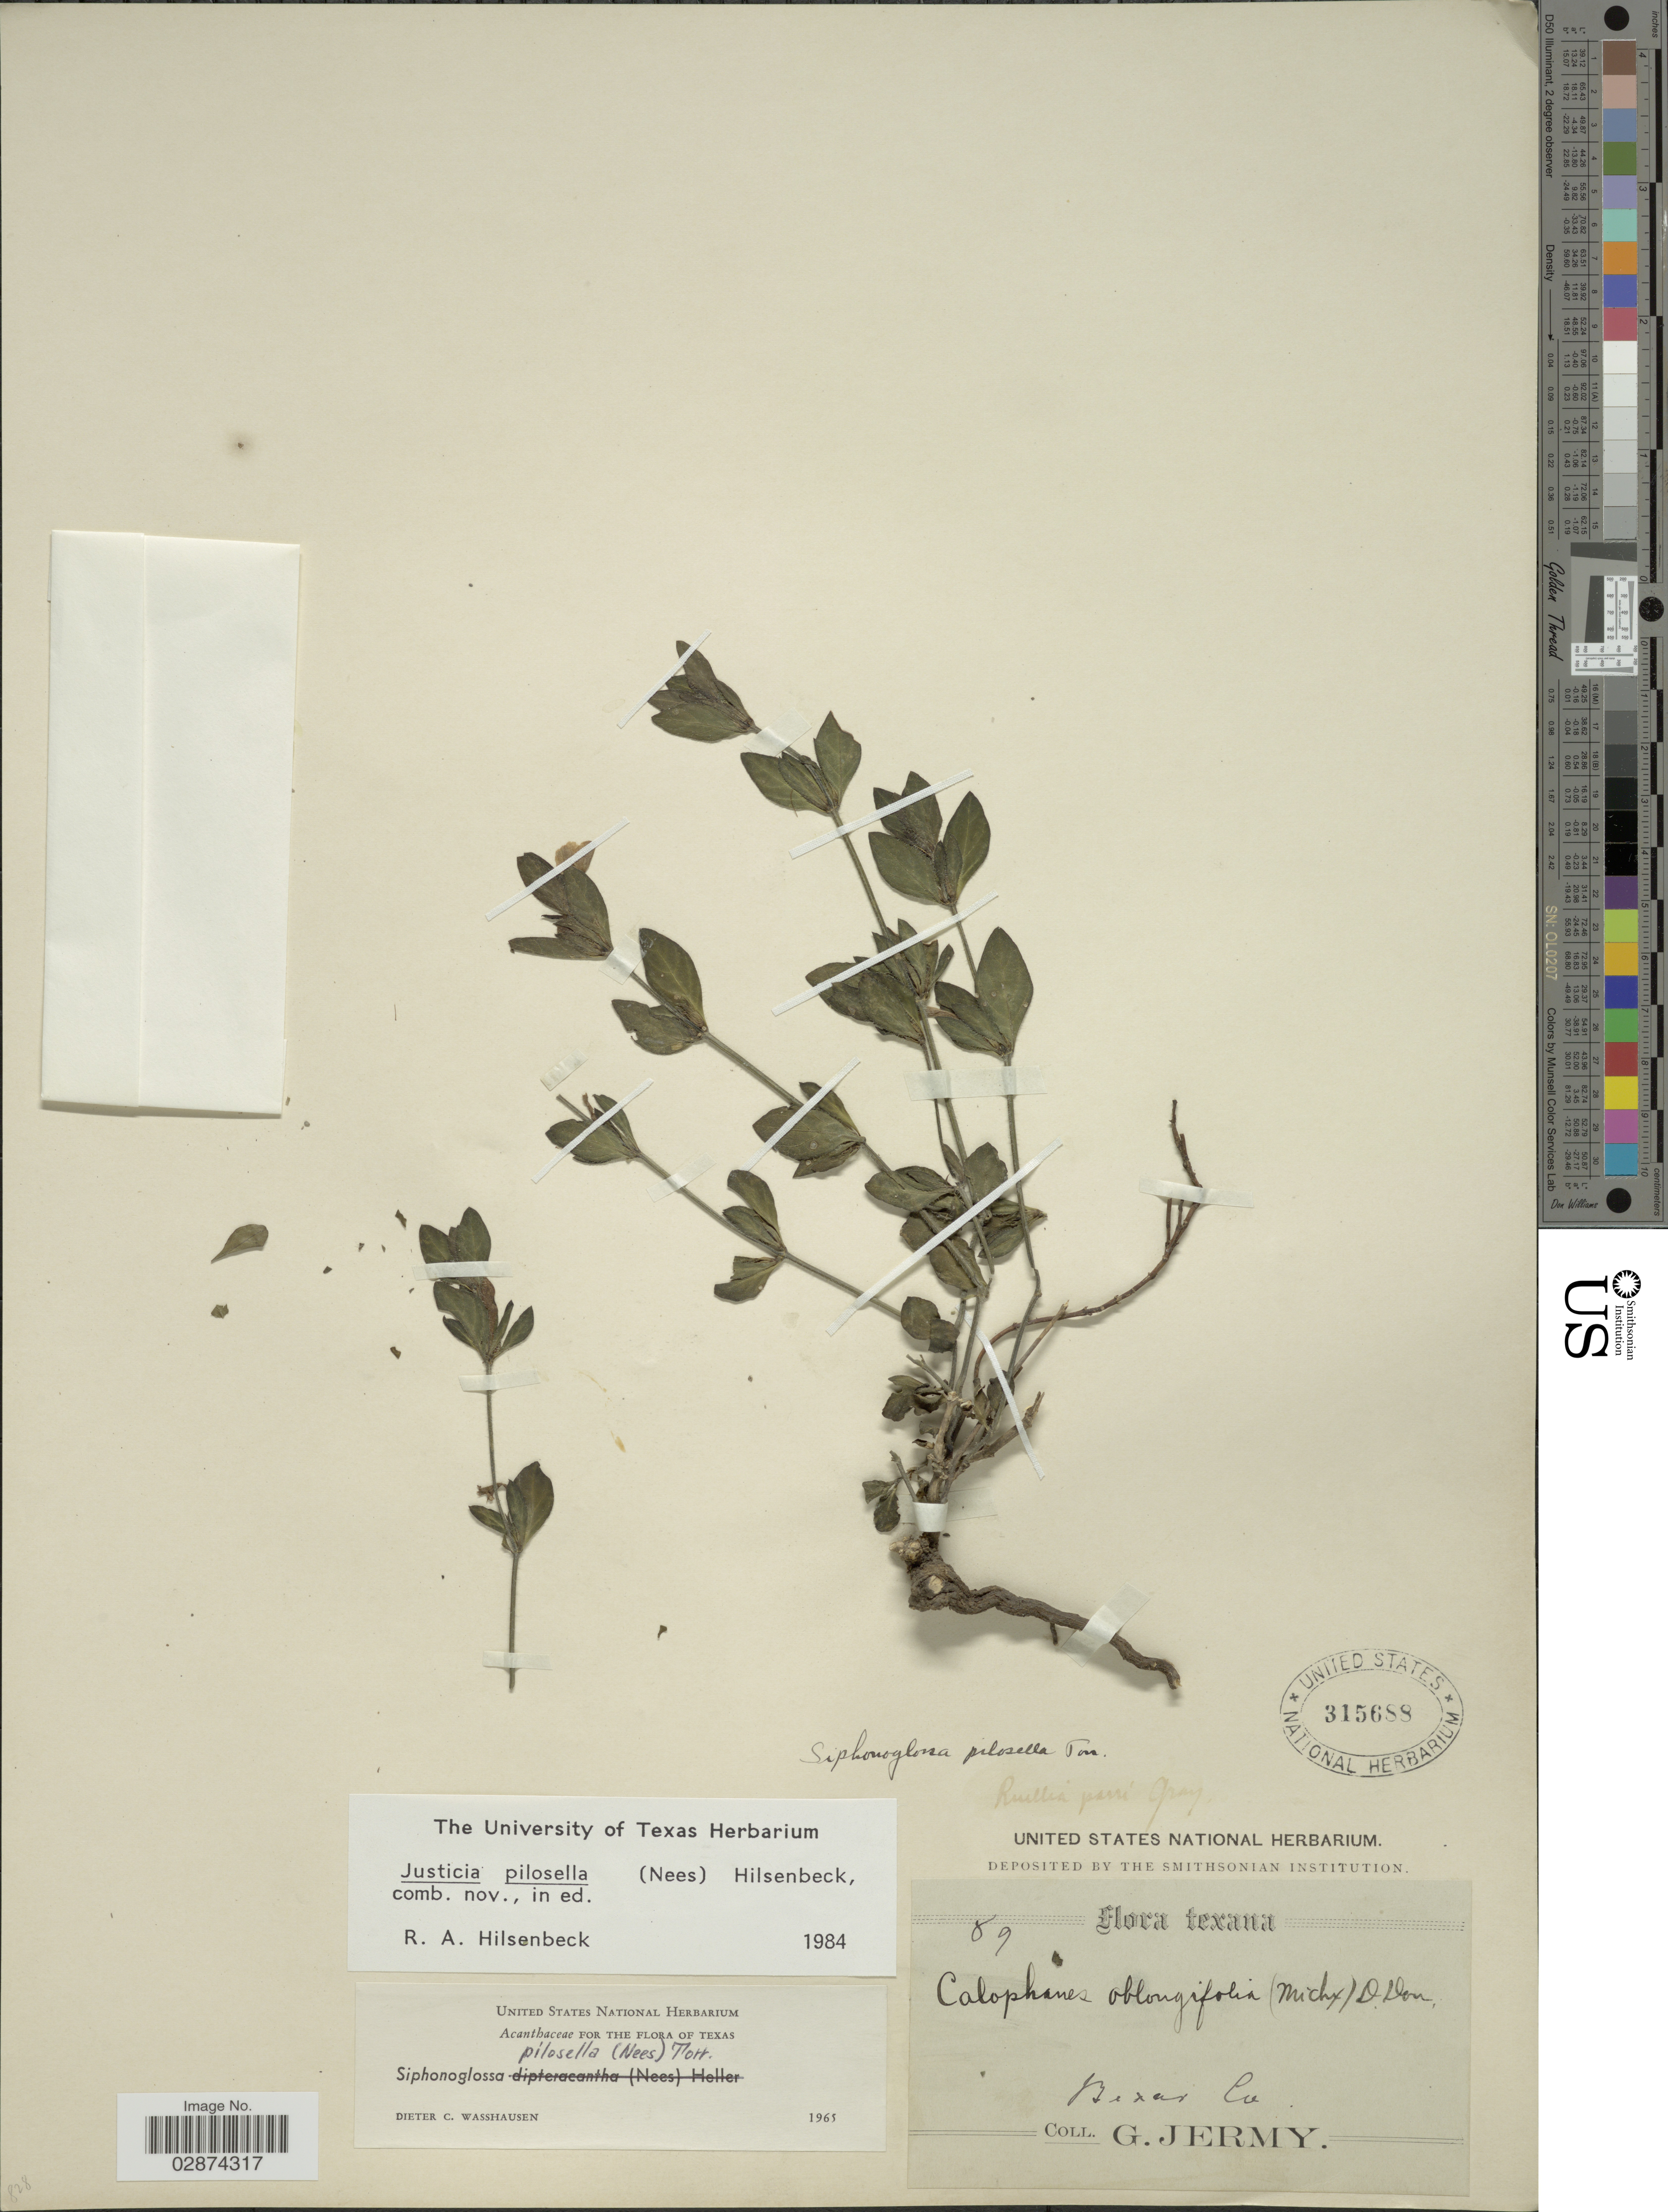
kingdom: Plantae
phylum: Tracheophyta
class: Magnoliopsida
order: Lamiales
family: Acanthaceae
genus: Justicia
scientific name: Justicia pilosella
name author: (Nees) Hilsenb.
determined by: Fisher, Amanda, (LOB), California State University, Long Beach (UNITED STATES)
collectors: G. Jermy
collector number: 89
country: United States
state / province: Texas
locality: Bexar Co.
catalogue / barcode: US 315688